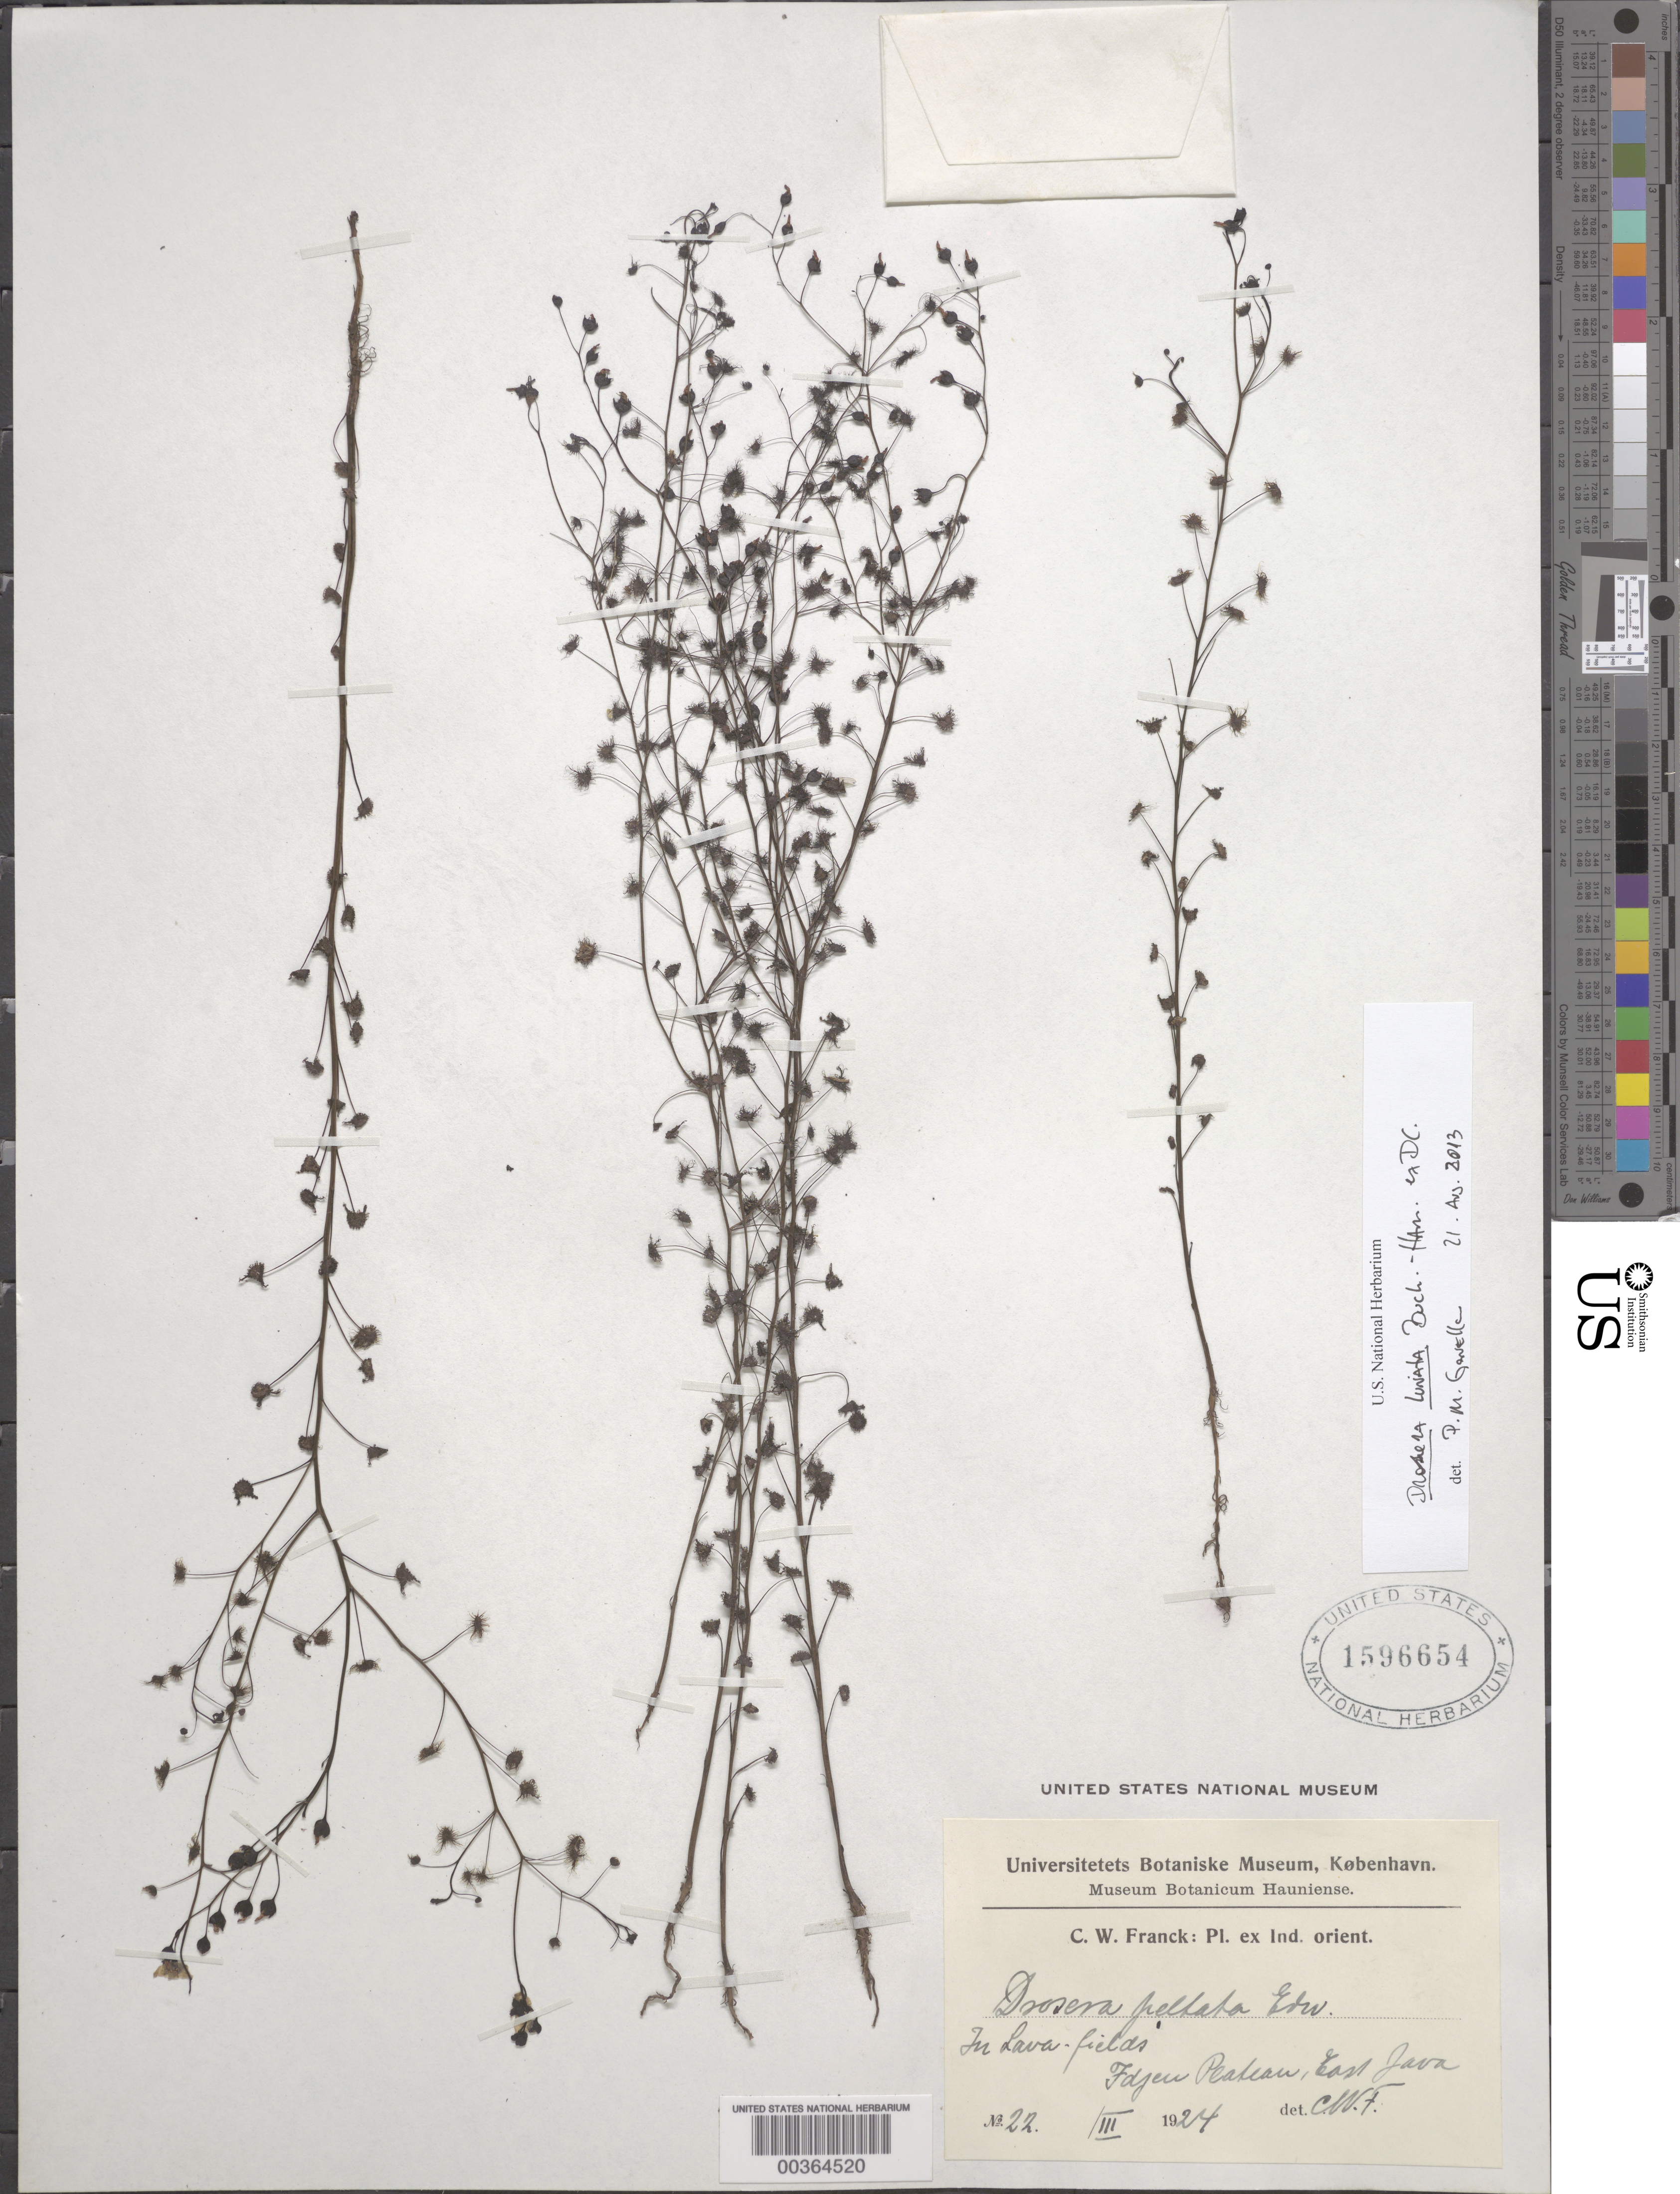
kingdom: Plantae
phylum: Tracheophyta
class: Magnoliopsida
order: Caryophyllales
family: Droseraceae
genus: Drosera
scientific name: Drosera lunata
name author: Buch.-Ham.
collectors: C. Franck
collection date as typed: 22 Mar 1924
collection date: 1924-03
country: Indonesia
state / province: Java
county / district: Jawa Timur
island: Java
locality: Fdjeu plateau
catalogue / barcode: US 1596654